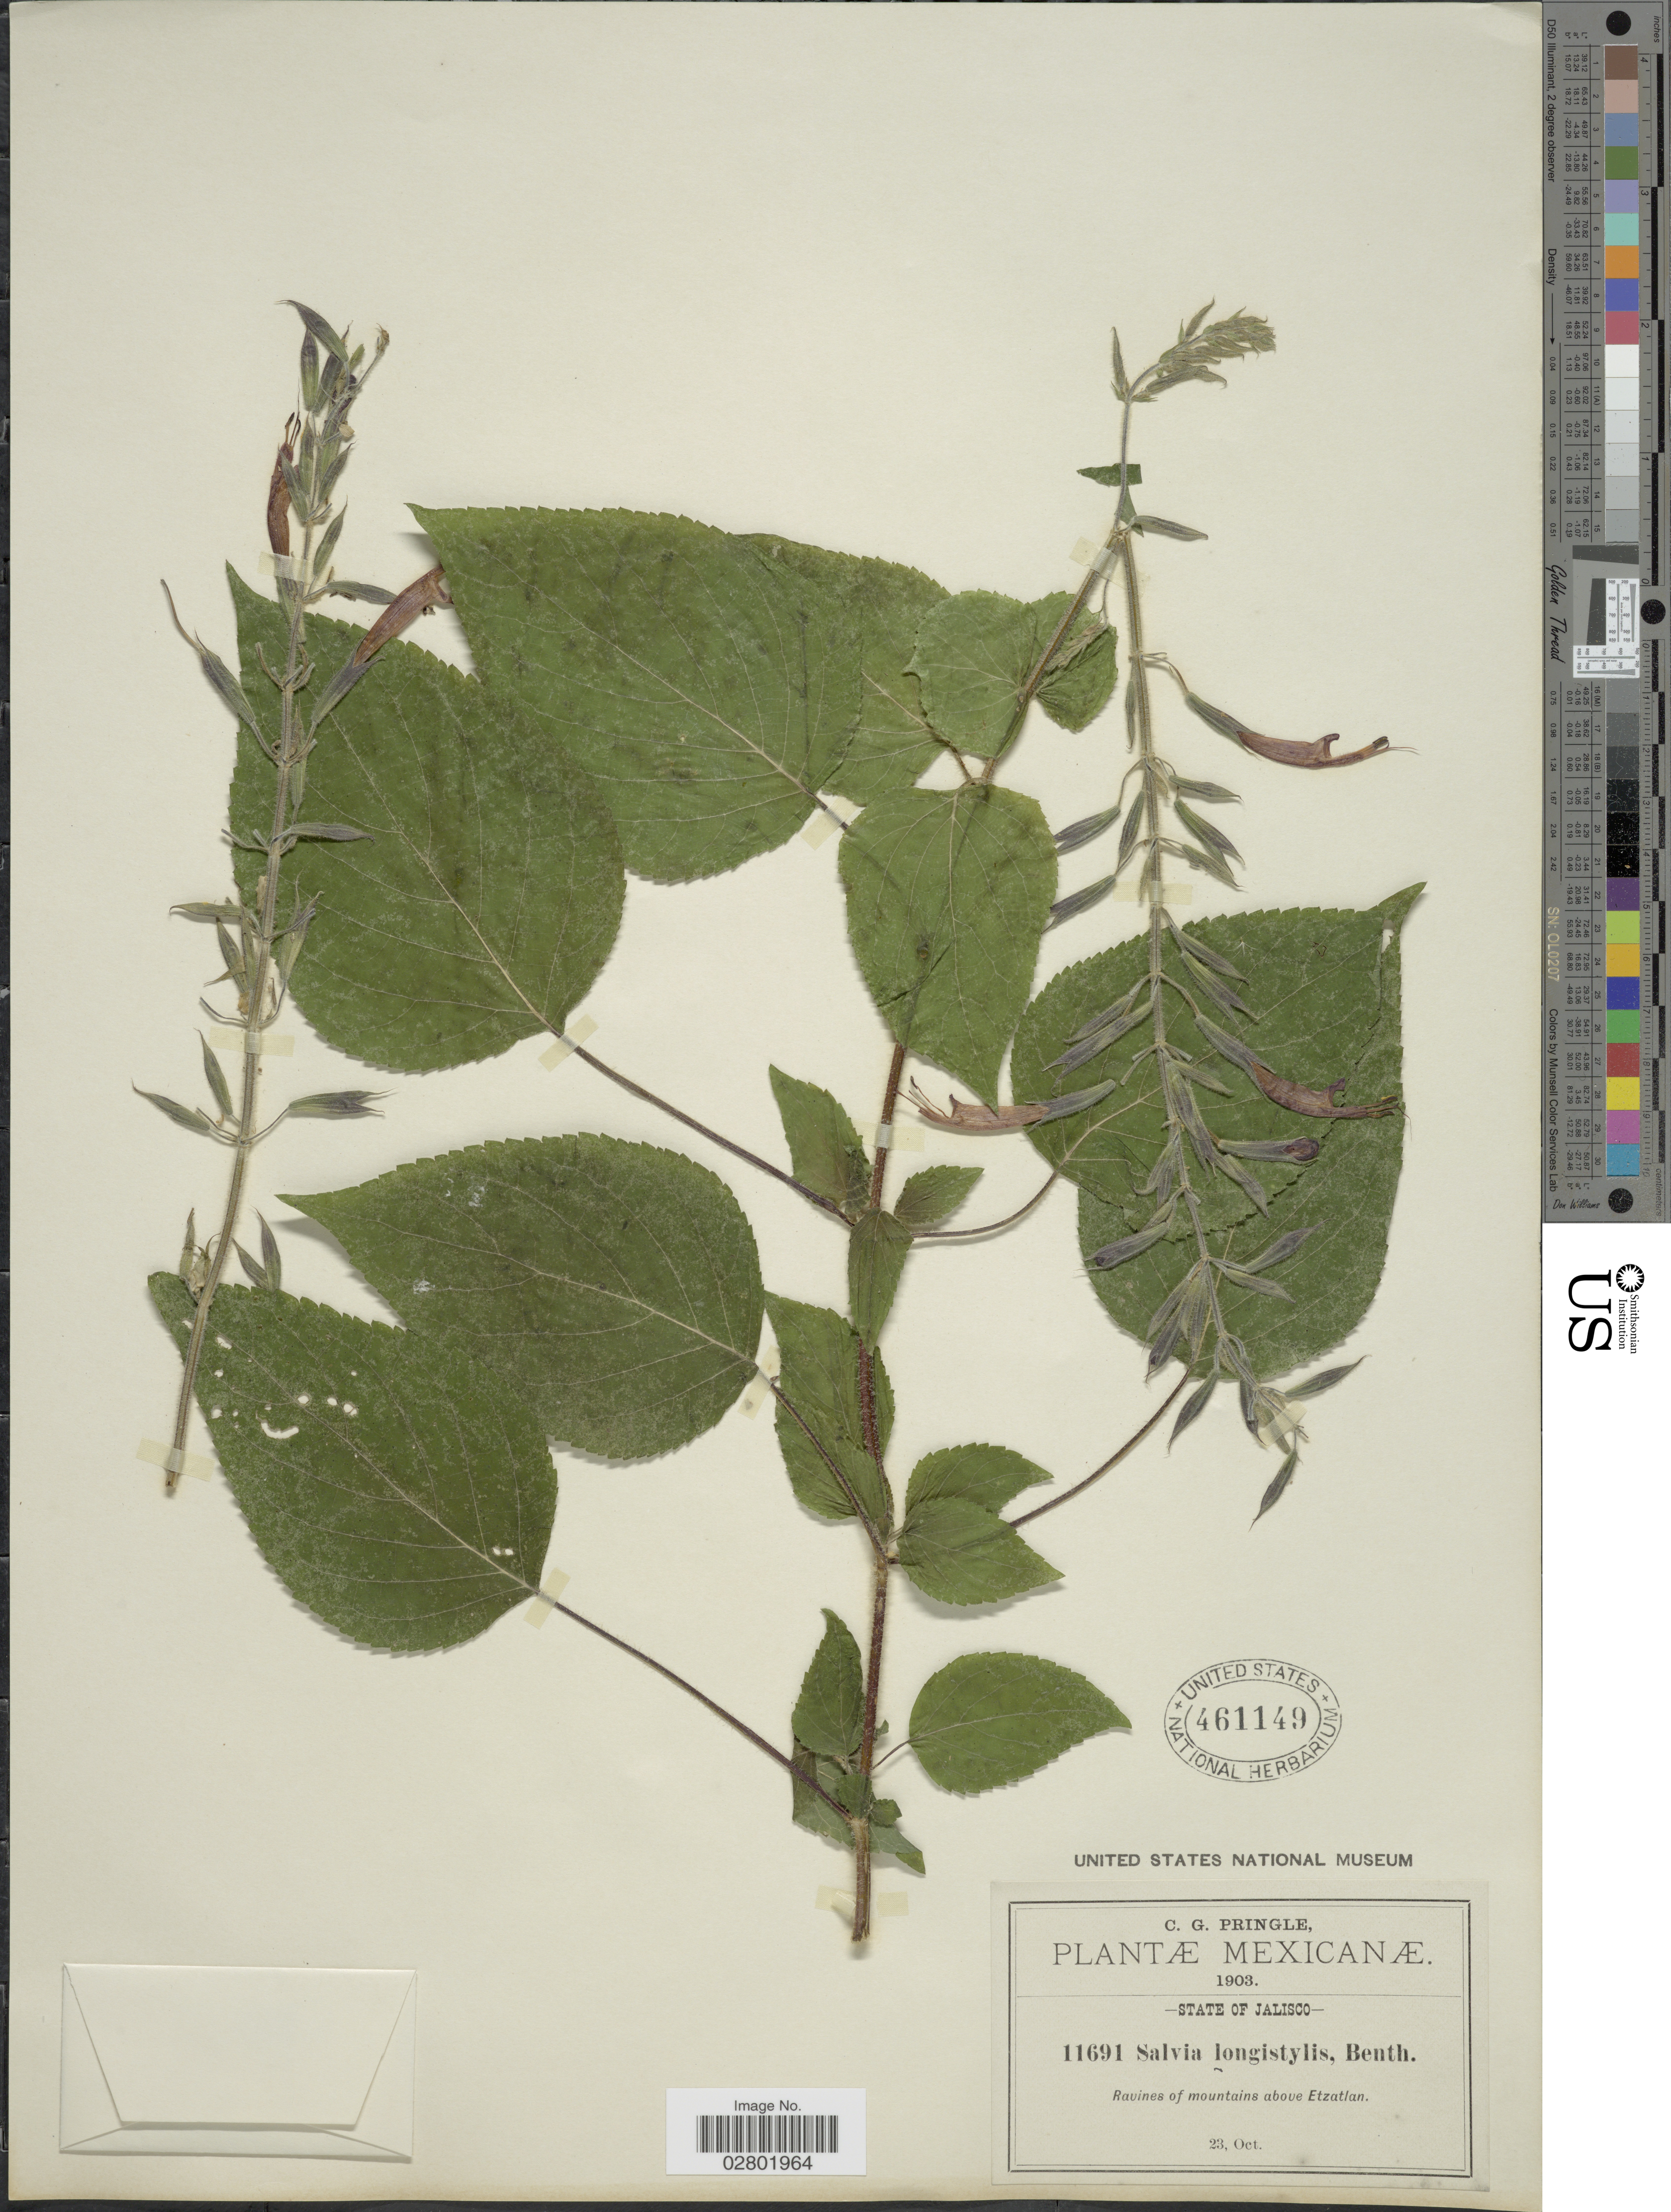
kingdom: Plantae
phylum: Tracheophyta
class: Magnoliopsida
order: Lamiales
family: Lamiaceae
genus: Salvia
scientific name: Salvia longistyla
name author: Benth.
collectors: C. G. Pringle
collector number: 11691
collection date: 1903-10-23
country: Mexico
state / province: Jalisco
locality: Ravines of mountains above Etzatlan.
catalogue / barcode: US 461149